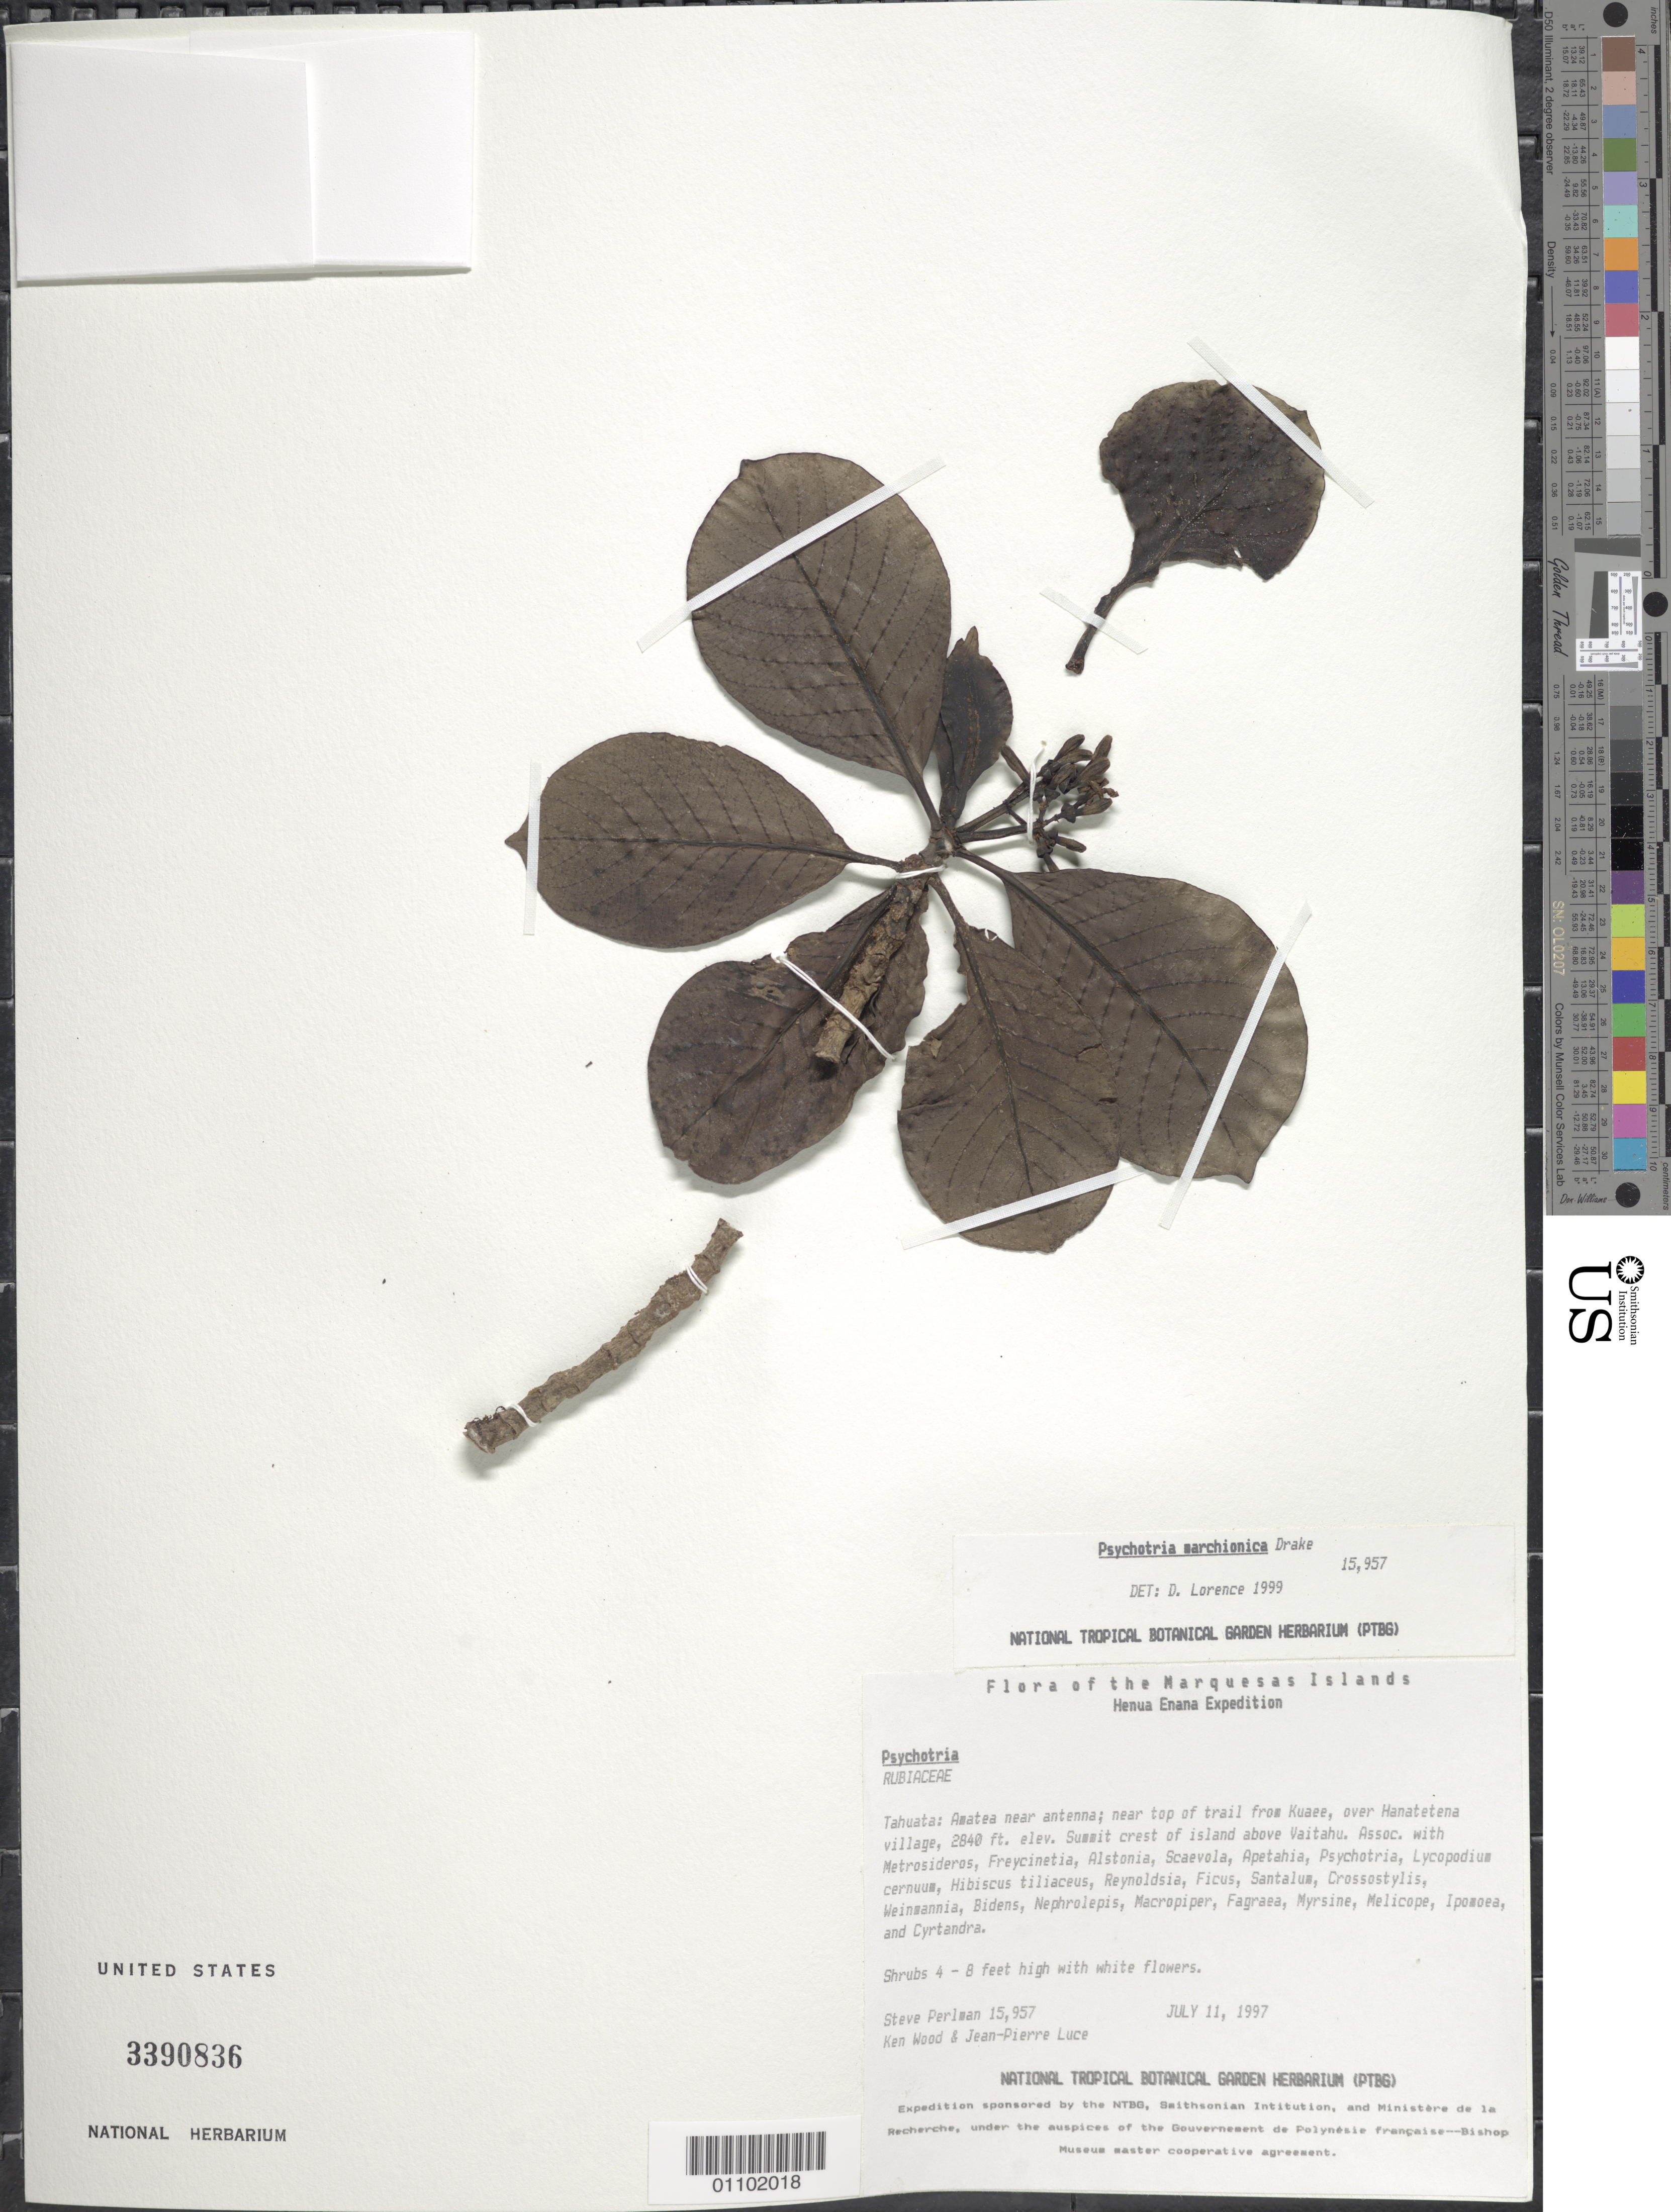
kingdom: Plantae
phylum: Tracheophyta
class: Magnoliopsida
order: Gentianales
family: Rubiaceae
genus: Psychotria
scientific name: Psychotria marchionica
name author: Drake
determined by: Lorence, David H., (PTBG), National Tropical Botanical Garden (UNITED STATES)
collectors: S. P. Perlman, K. R. Wood & J. Luce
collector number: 15957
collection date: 1997-07-11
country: French Polynesia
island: Tahuata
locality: Amatea, near antenna, near top of trail from Kuaee, over Hanatetena village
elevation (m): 866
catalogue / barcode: US 3390836